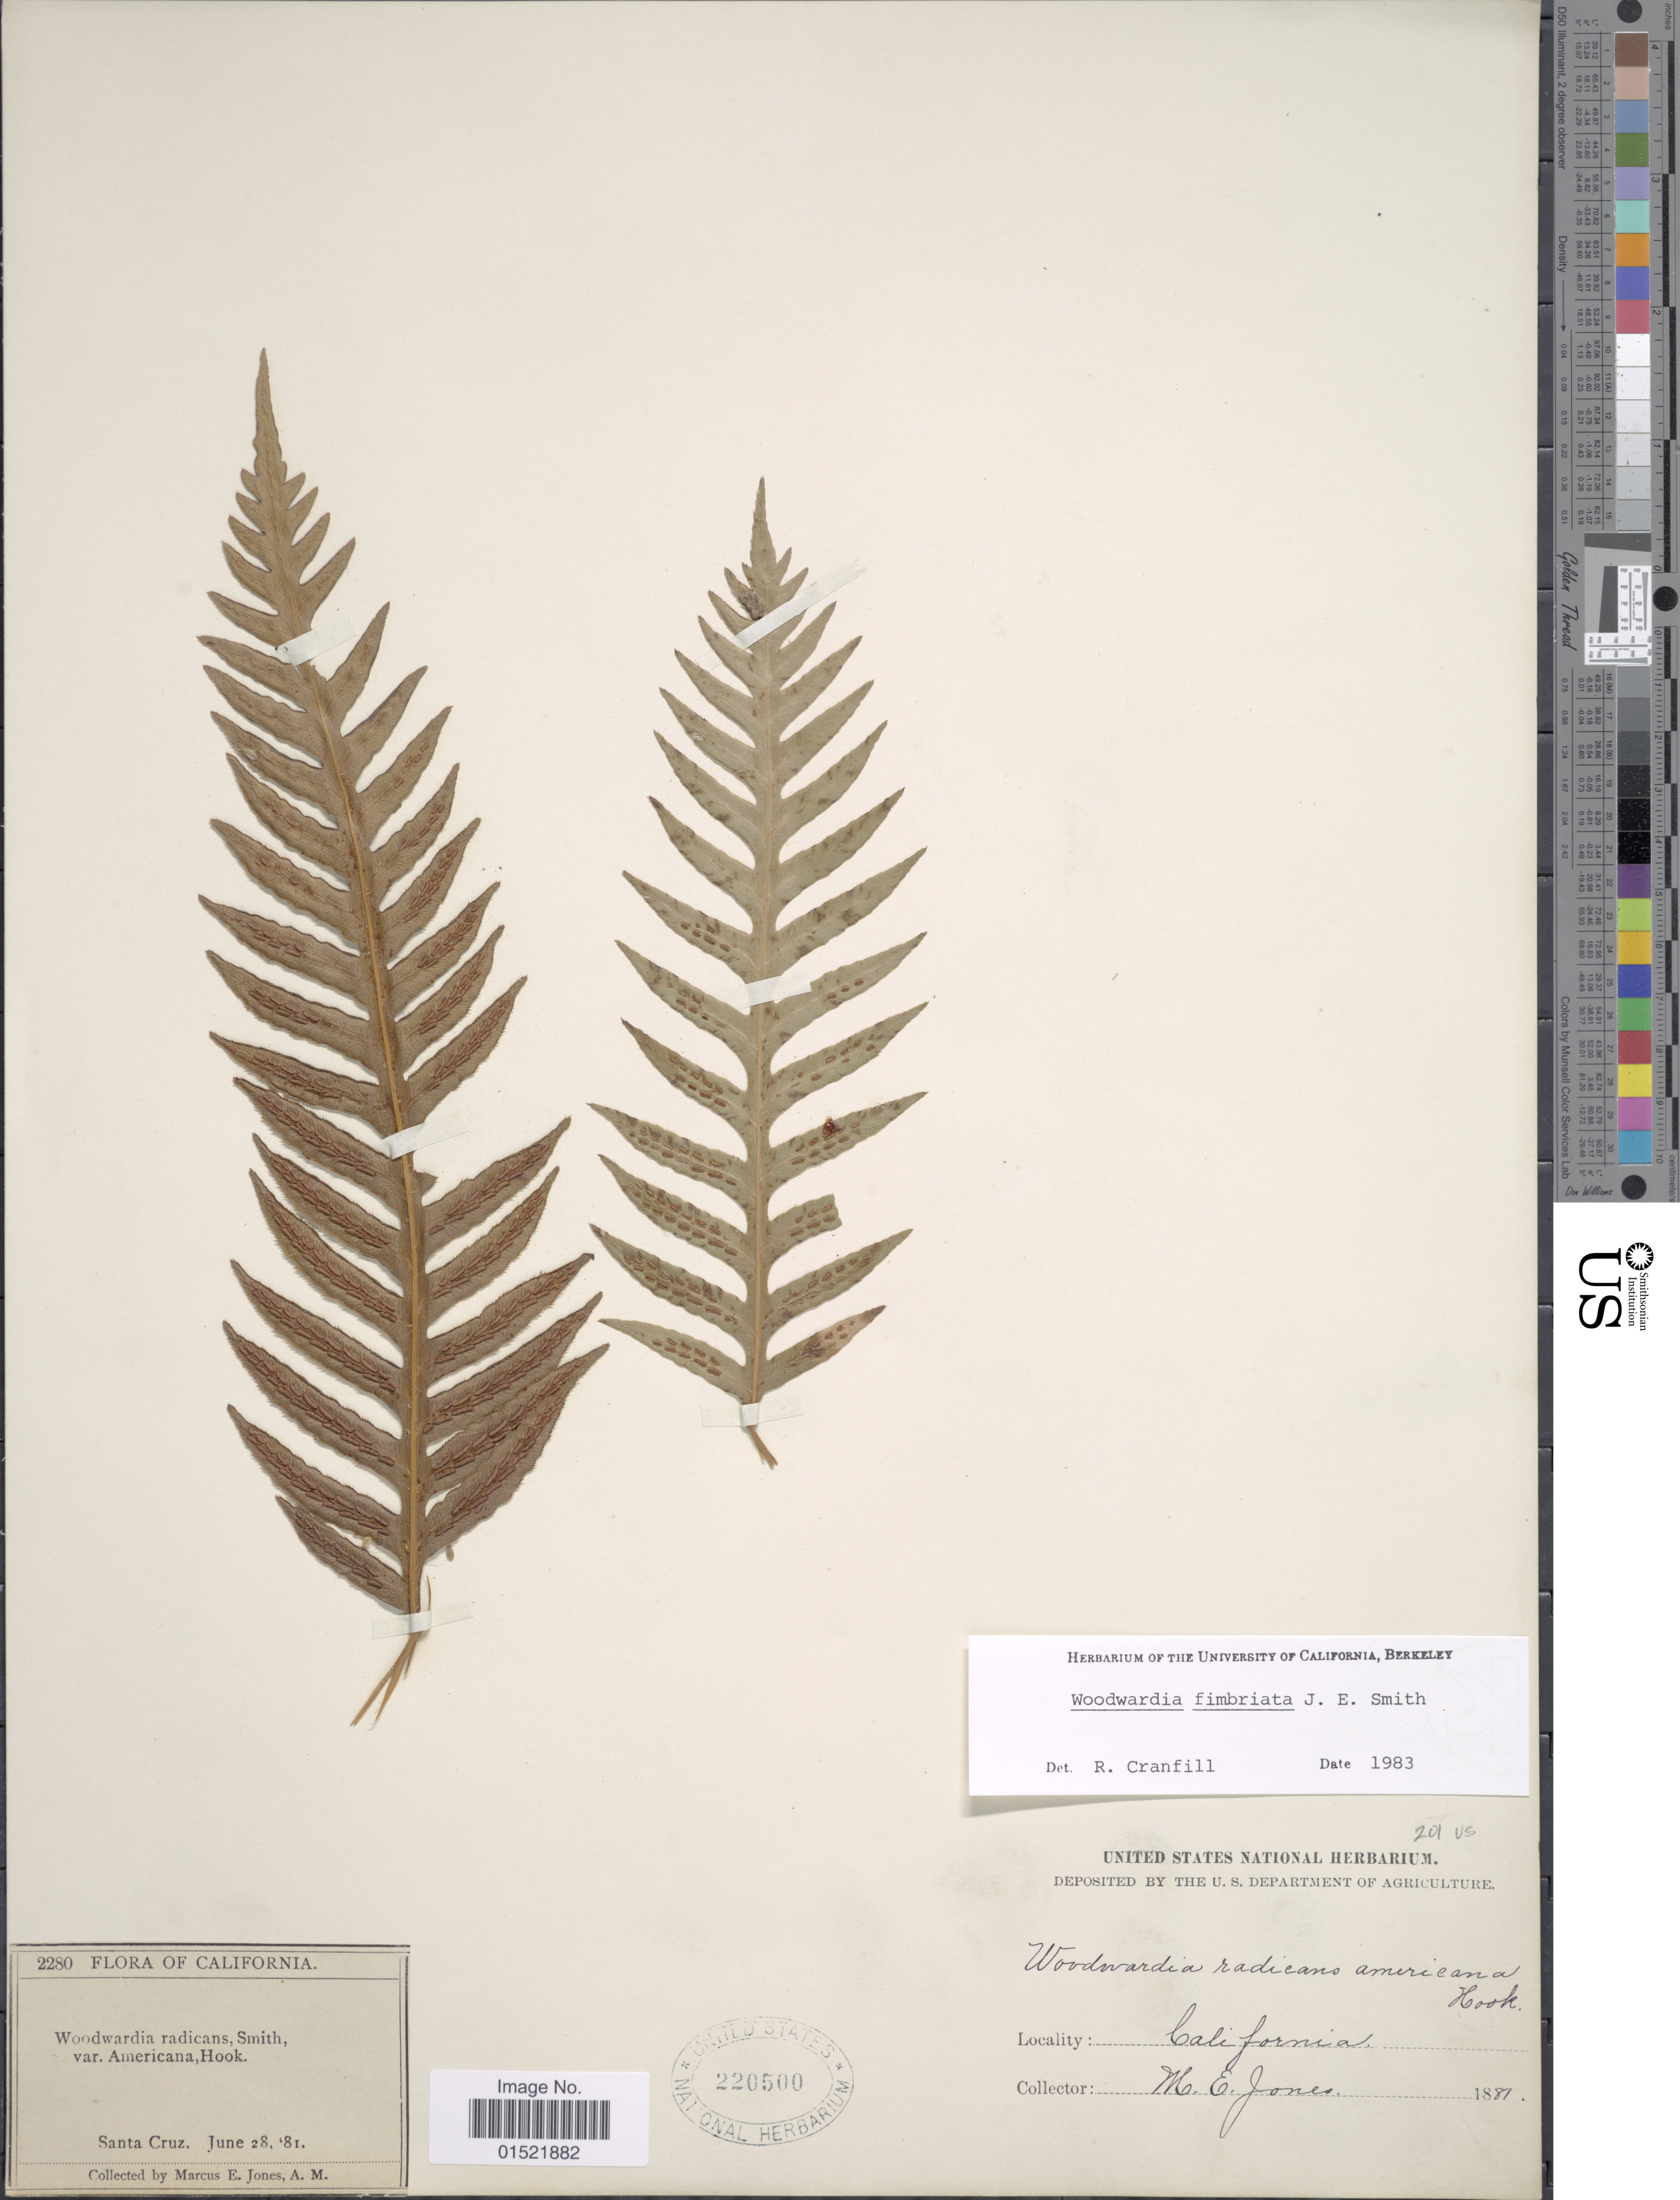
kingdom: Plantae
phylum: Tracheophyta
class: Polypodiopsida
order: Polypodiales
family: Blechnaceae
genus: Woodwardia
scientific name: Woodwardia fimbriata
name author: Sm.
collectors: M. E. Jones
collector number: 2280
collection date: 1881-06-28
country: United States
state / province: California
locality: Santa Cruz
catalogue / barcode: US 220500